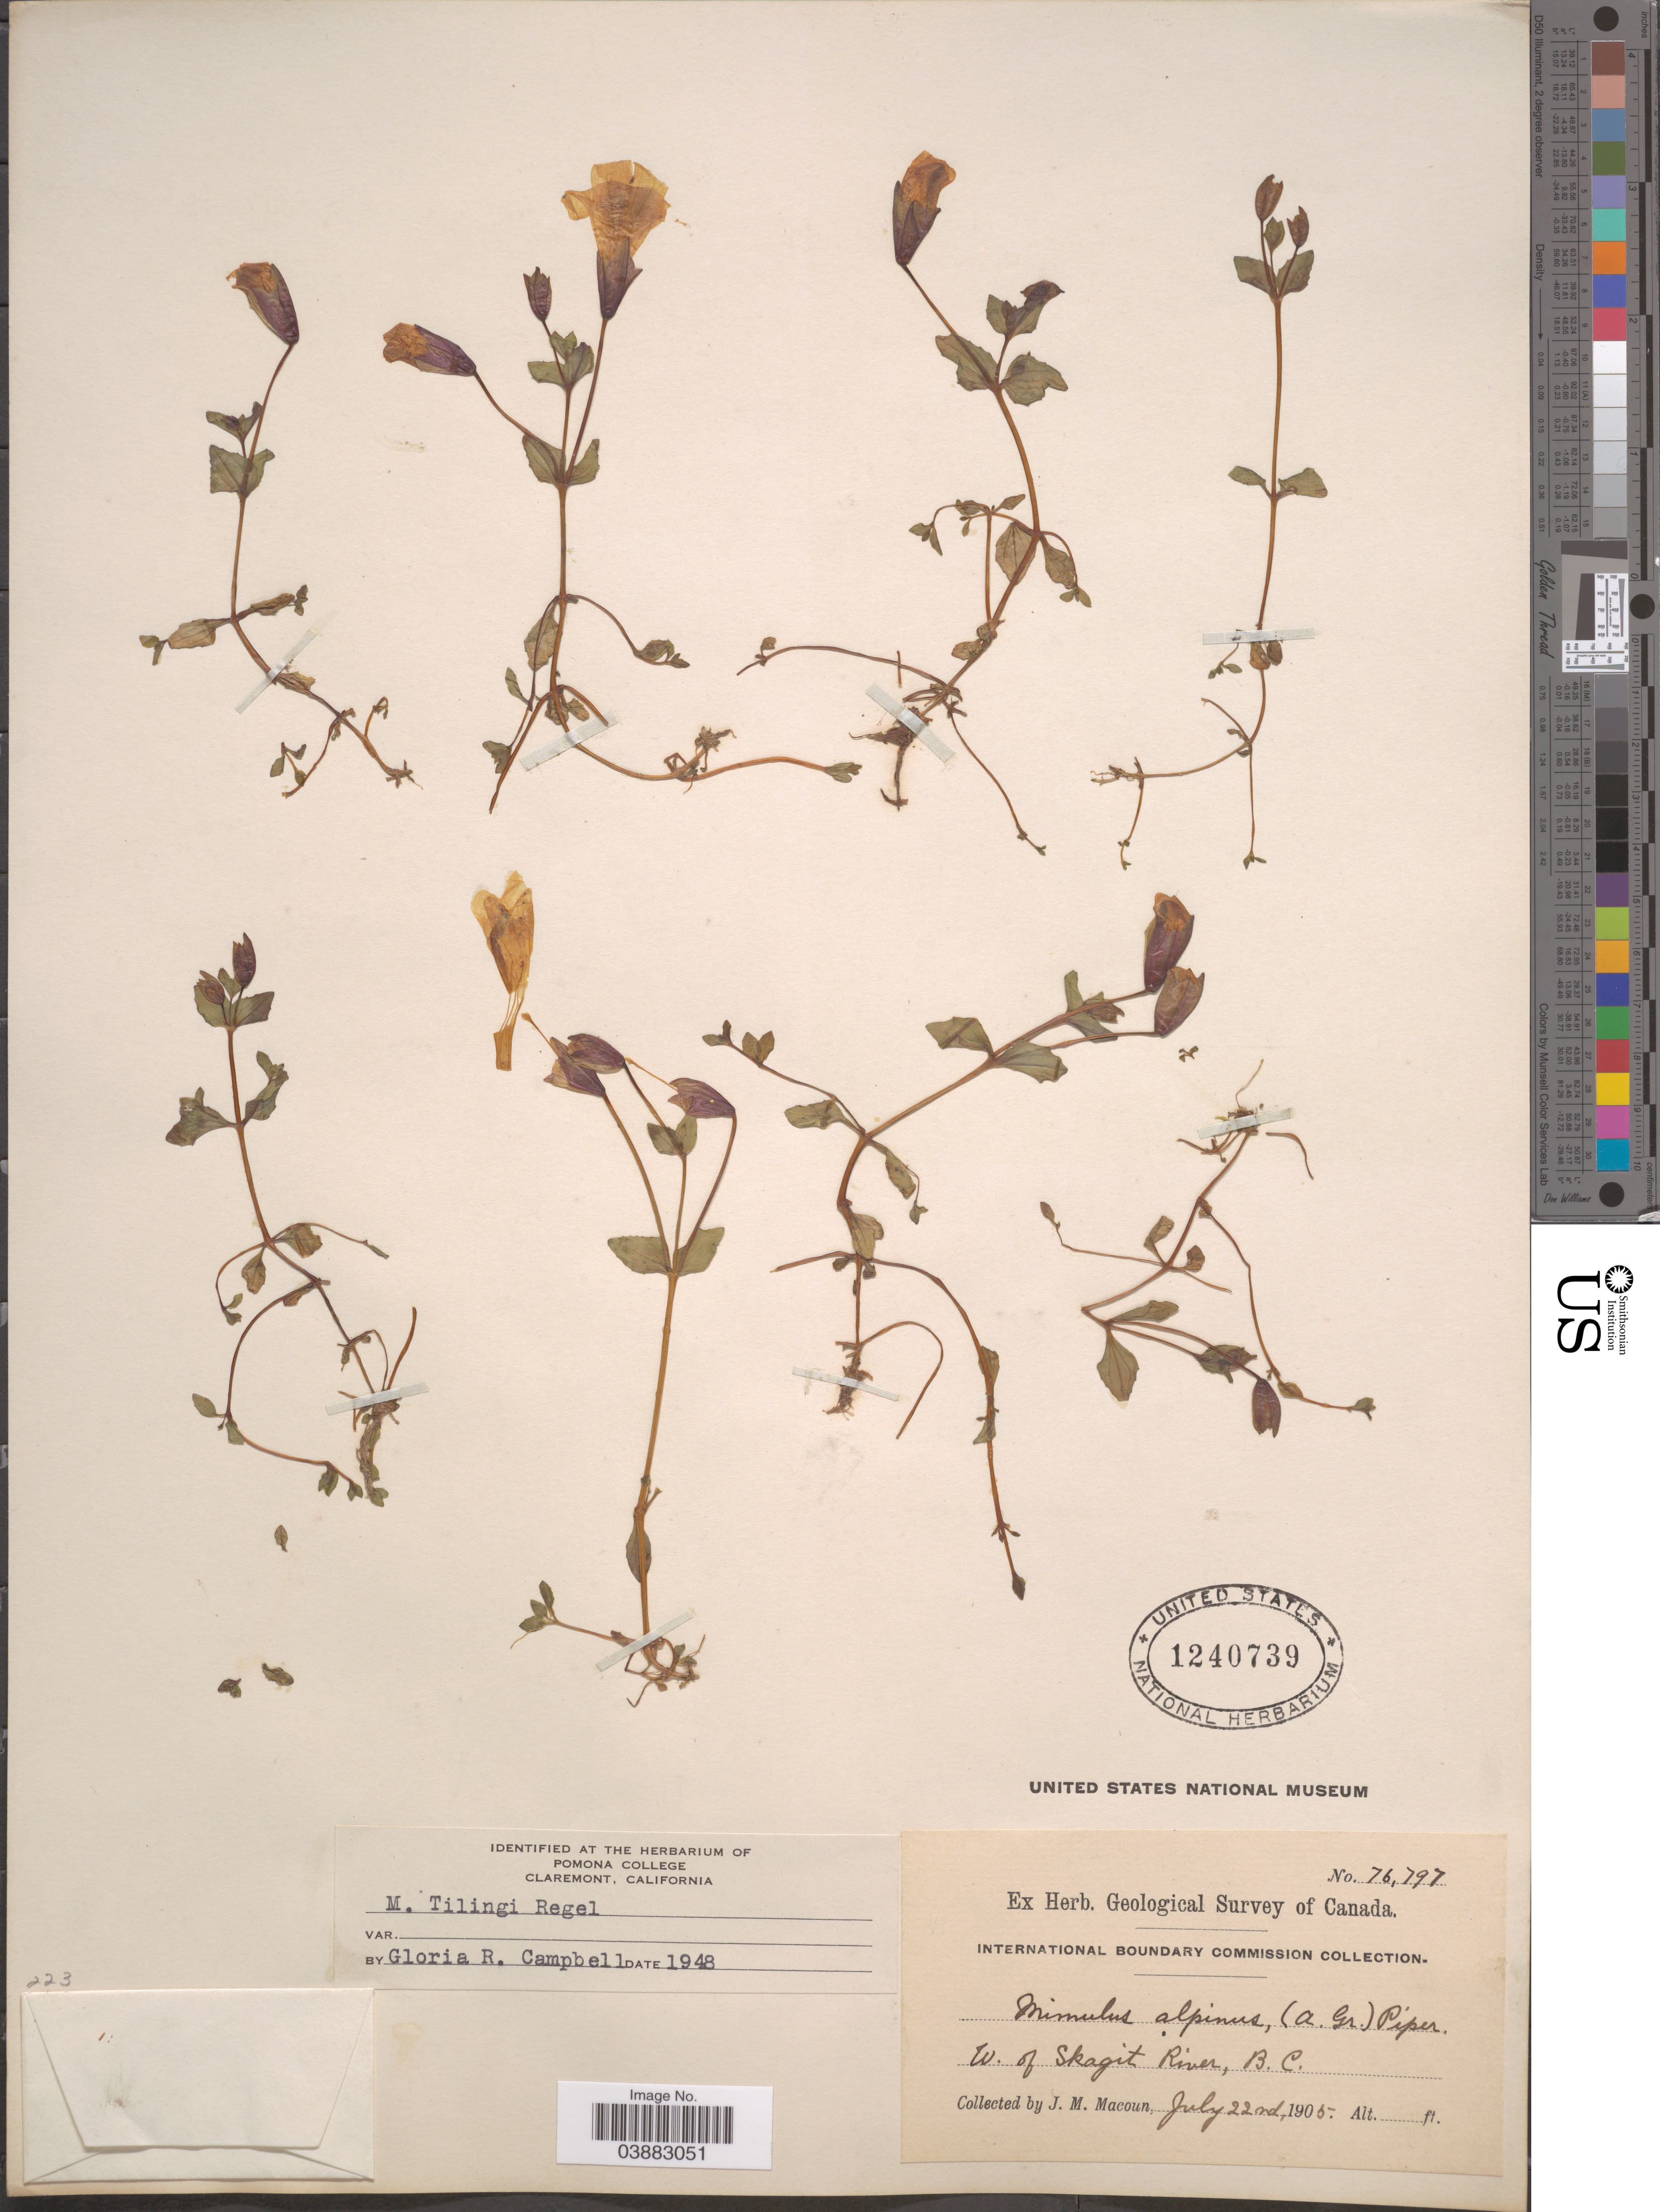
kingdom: Plantae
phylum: Tracheophyta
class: Magnoliopsida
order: Lamiales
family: Phrymaceae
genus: Mimulus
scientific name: Mimulus tilingii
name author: Regel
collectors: J. M. Macoun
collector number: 76797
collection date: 1905-07-22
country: Canada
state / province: British Columbia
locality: W. of Skagit River.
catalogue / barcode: US 1240739